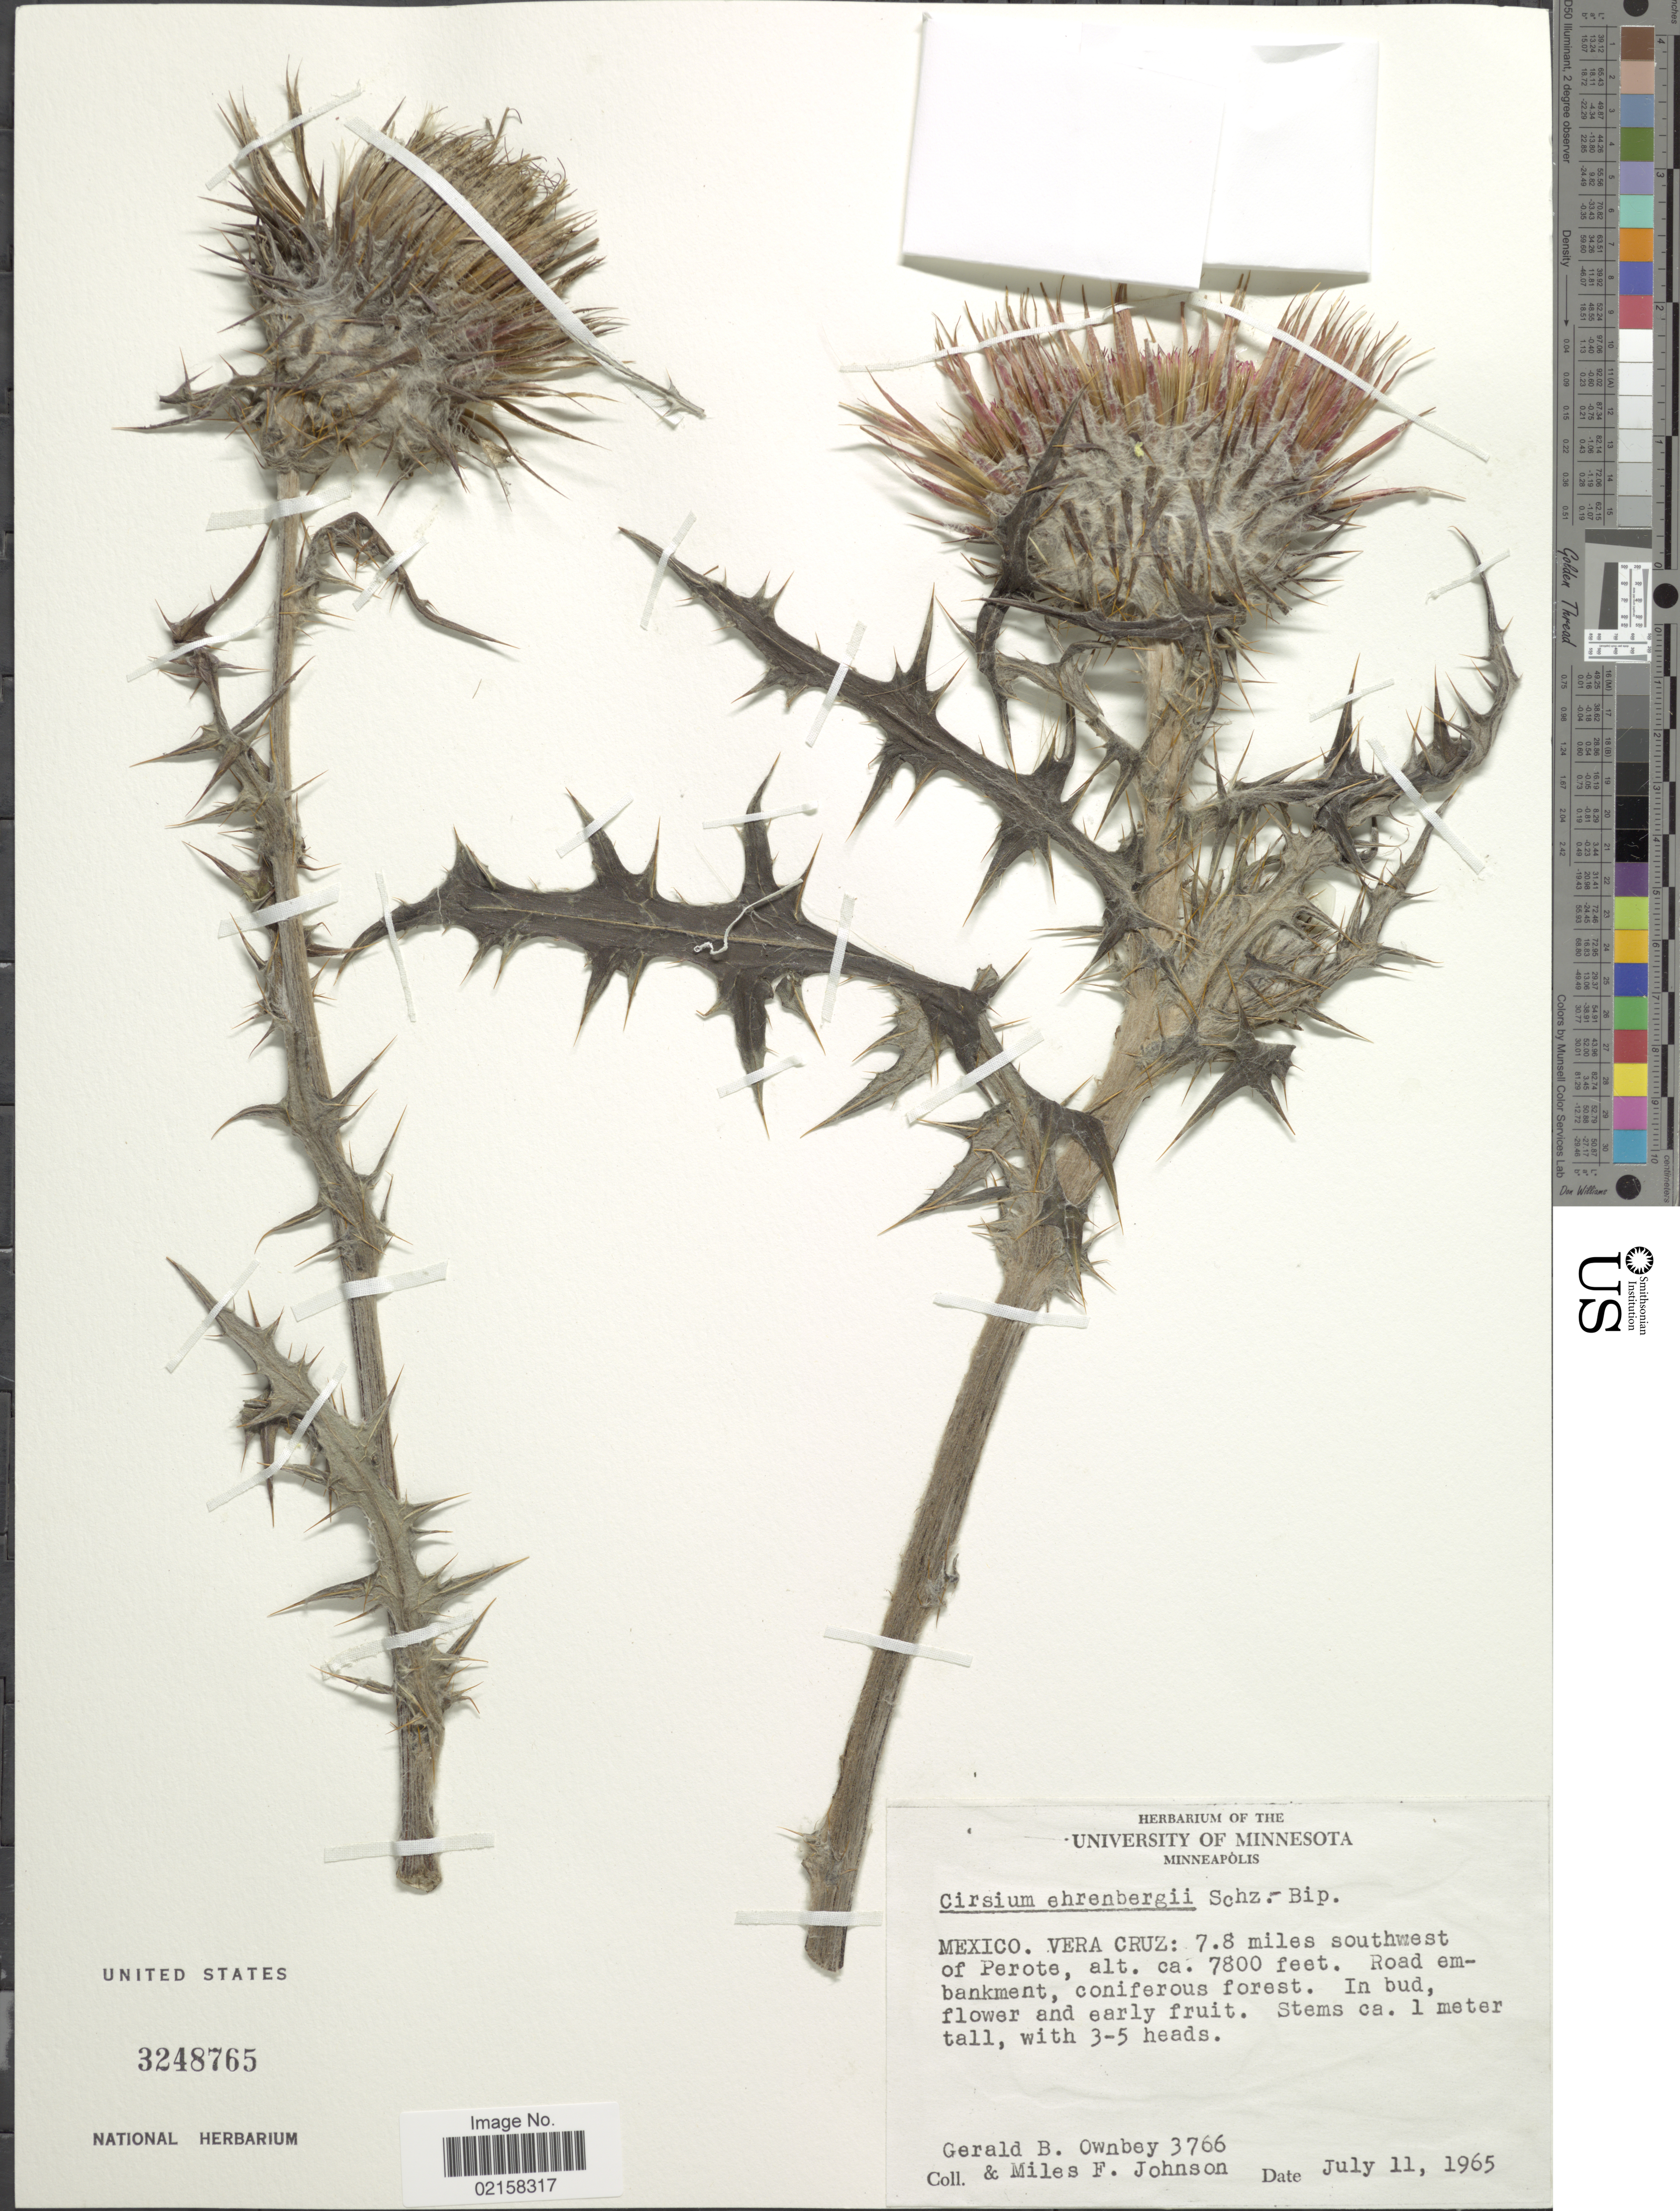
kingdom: Plantae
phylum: Tracheophyta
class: Magnoliopsida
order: Asterales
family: Asteraceae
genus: Cirsium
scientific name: Cirsium ehrenbergii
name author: Sch. Bip.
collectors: G. B. Ownbey & M. F. Johnson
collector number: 3766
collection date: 1965-07-11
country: Mexico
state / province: Veracruz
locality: Vera Cruz: 7.8 miles southweast of Perote, road embankment.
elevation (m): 2377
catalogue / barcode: US 3248765